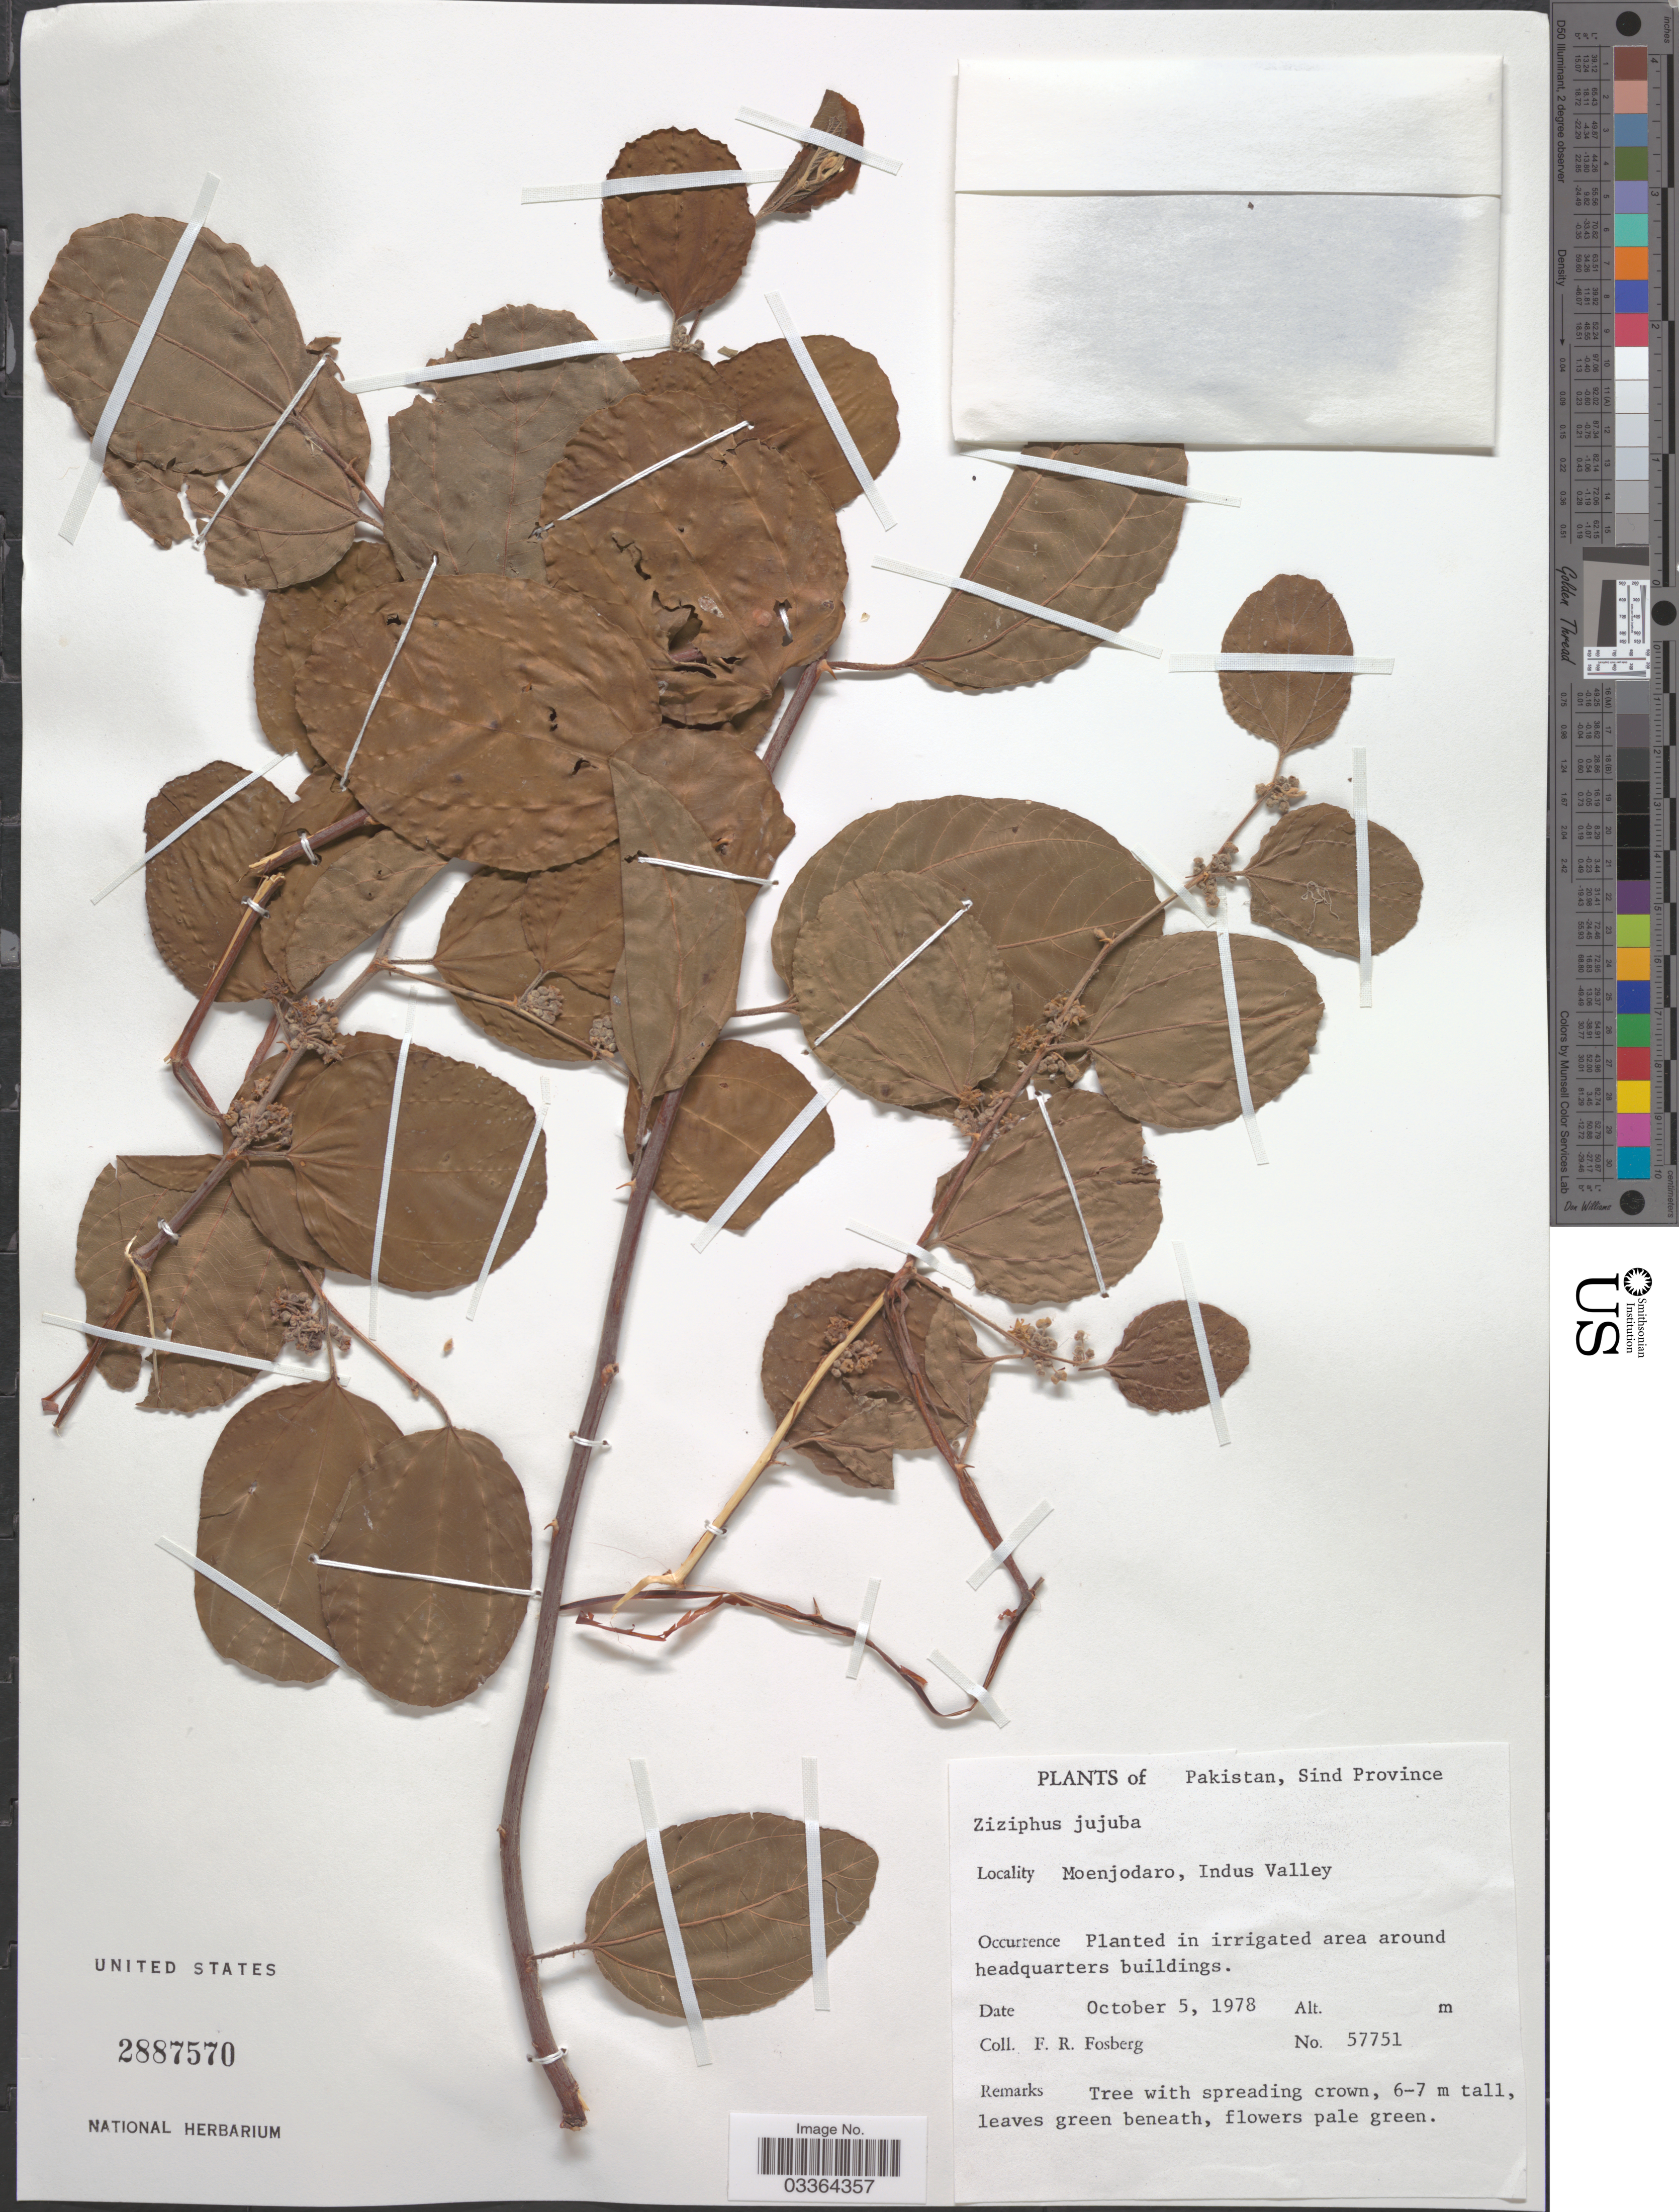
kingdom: Plantae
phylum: Tracheophyta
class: Magnoliopsida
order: Rosales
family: Rhamnaceae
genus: Ziziphus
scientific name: Ziziphus jujuba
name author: Mill.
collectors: F. R. Fosberg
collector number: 57751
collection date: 1978-10-05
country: Pakistan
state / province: Sindh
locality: Sind Province. Moenjodaro, Indus Valley.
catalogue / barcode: US 2887570